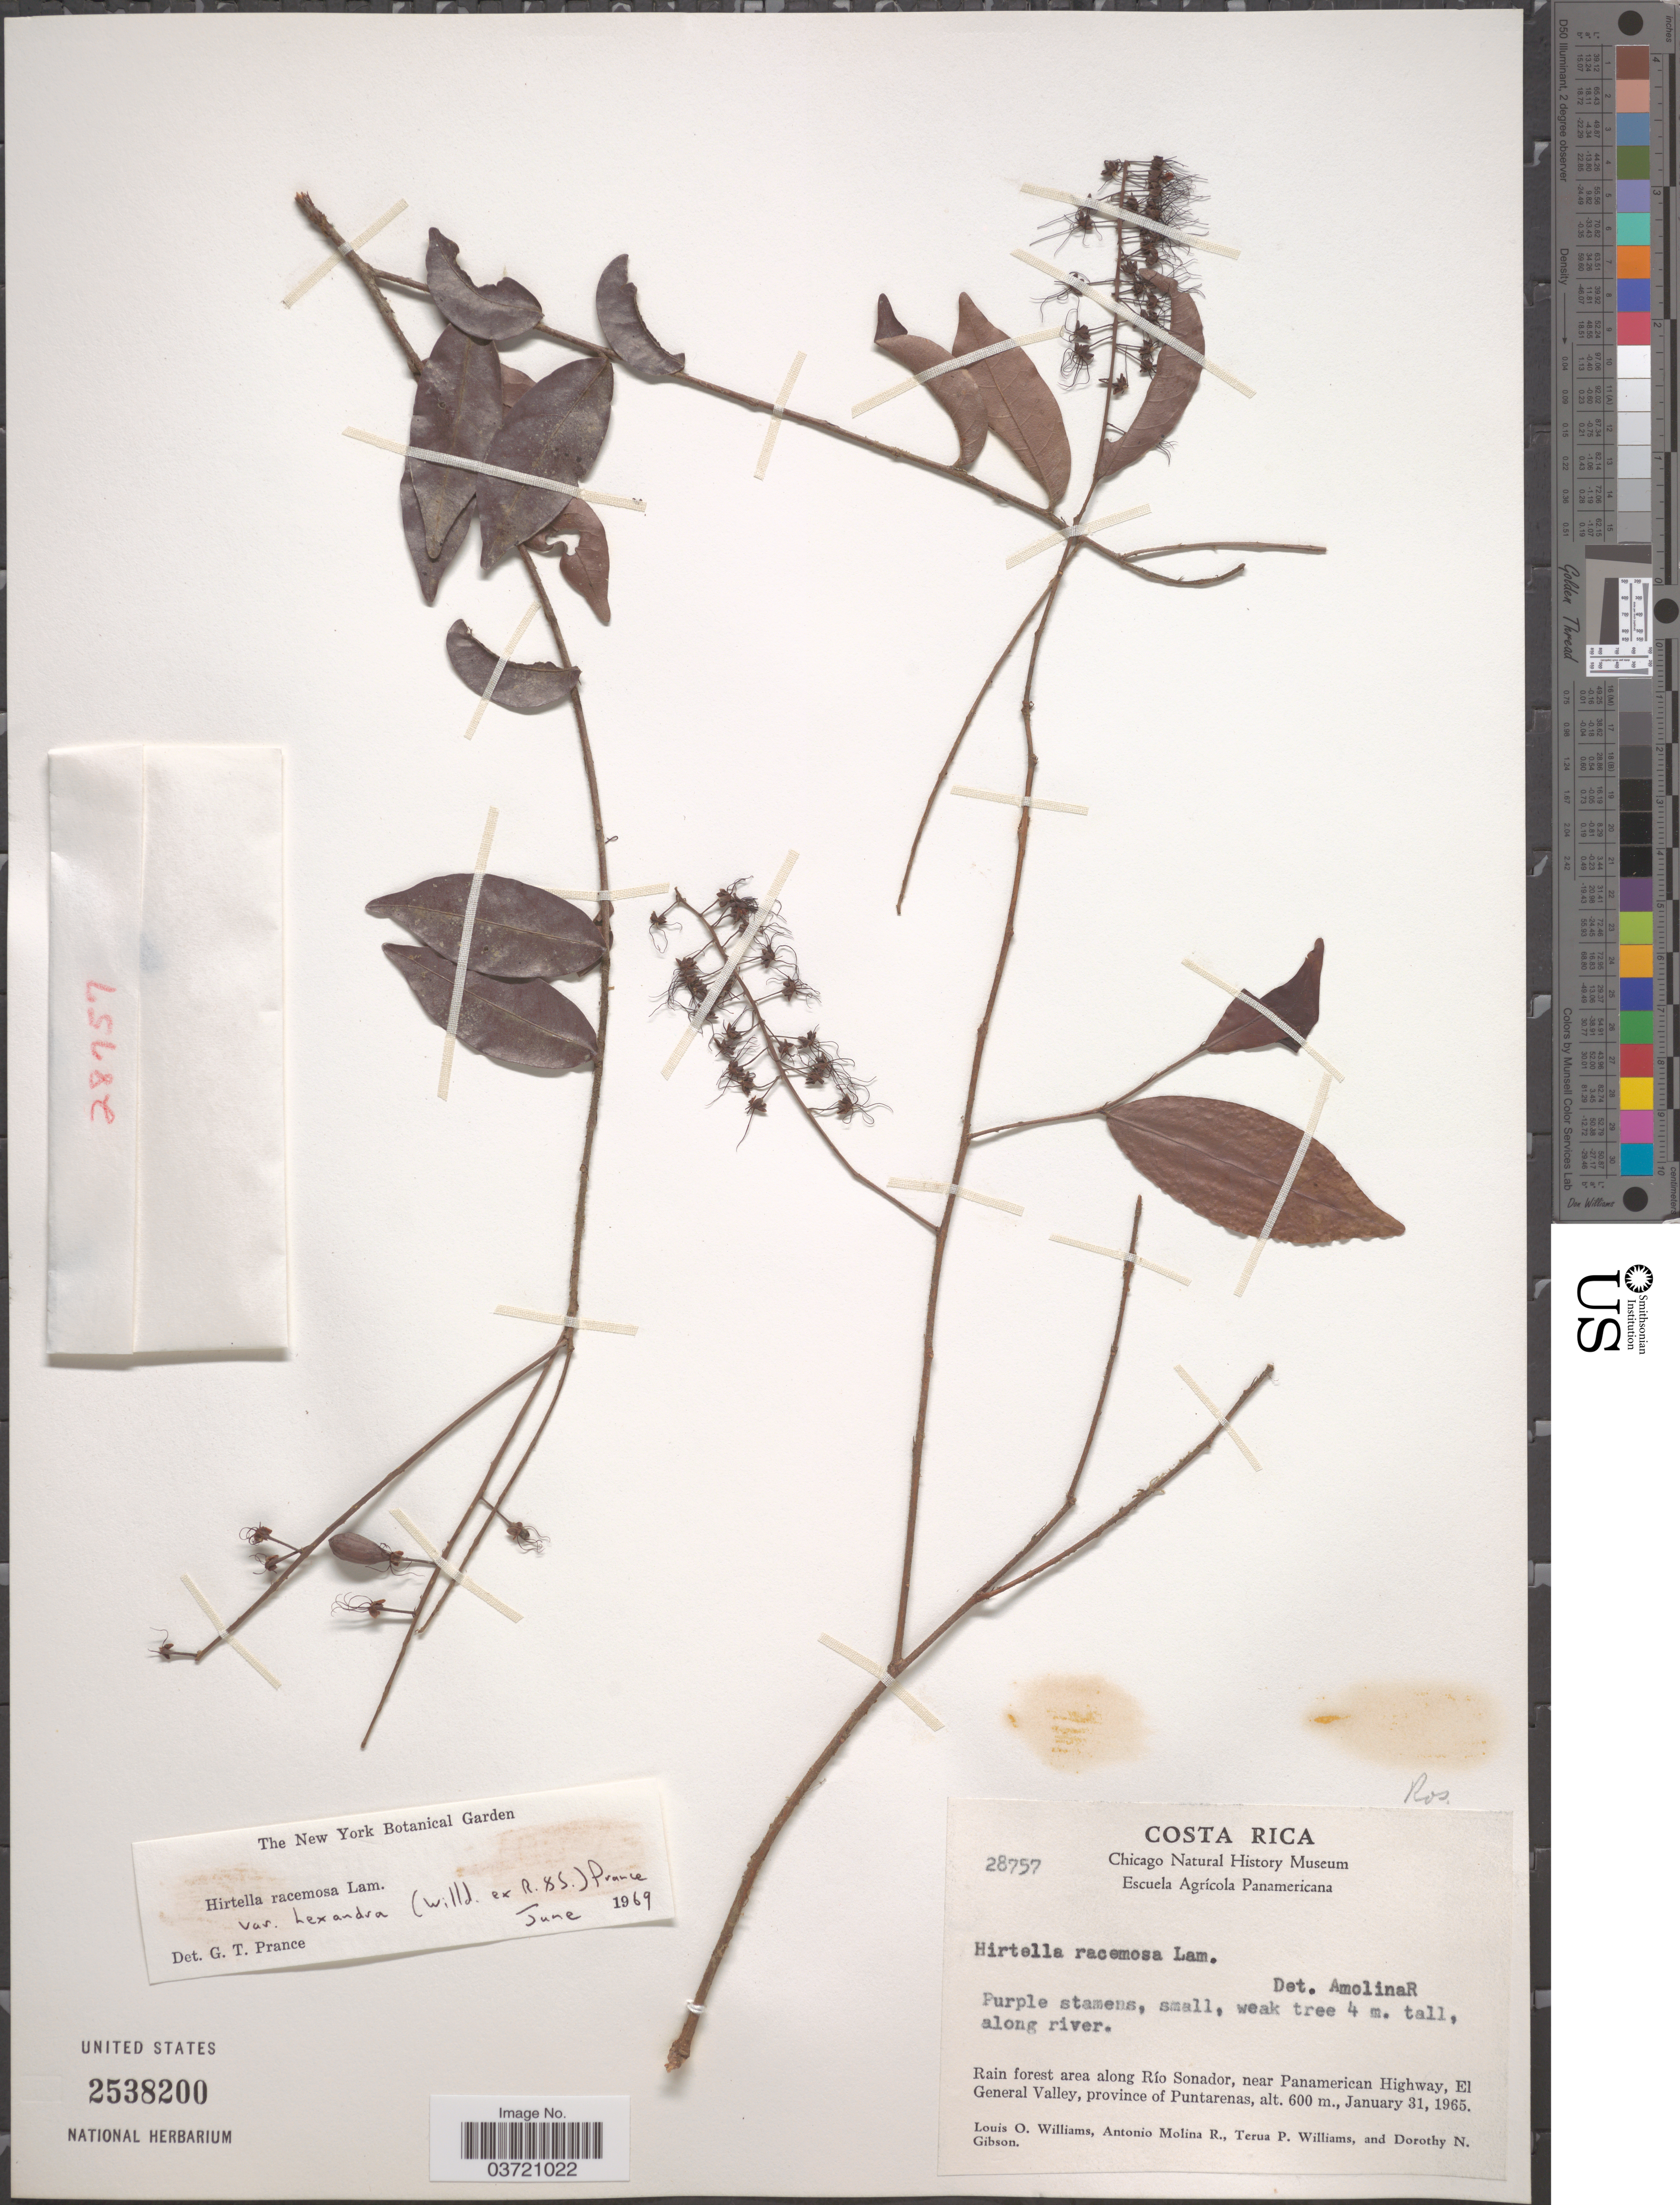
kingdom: Plantae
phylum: Tracheophyta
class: Magnoliopsida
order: Malpighiales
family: Chrysobalanaceae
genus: Hirtella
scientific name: Hirtella racemosa var. hexandra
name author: (Willd. ex Roem. & Schult.) Prance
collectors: L. O. Williams, A. Molina R., T. Williams & D. N. Gibson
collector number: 28757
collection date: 1965-01-31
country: Costa Rica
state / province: Puntarenas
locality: Rain forest area along Río Sonador, near Panamerican Highway, El General Valley.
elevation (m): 600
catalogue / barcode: US 2538200